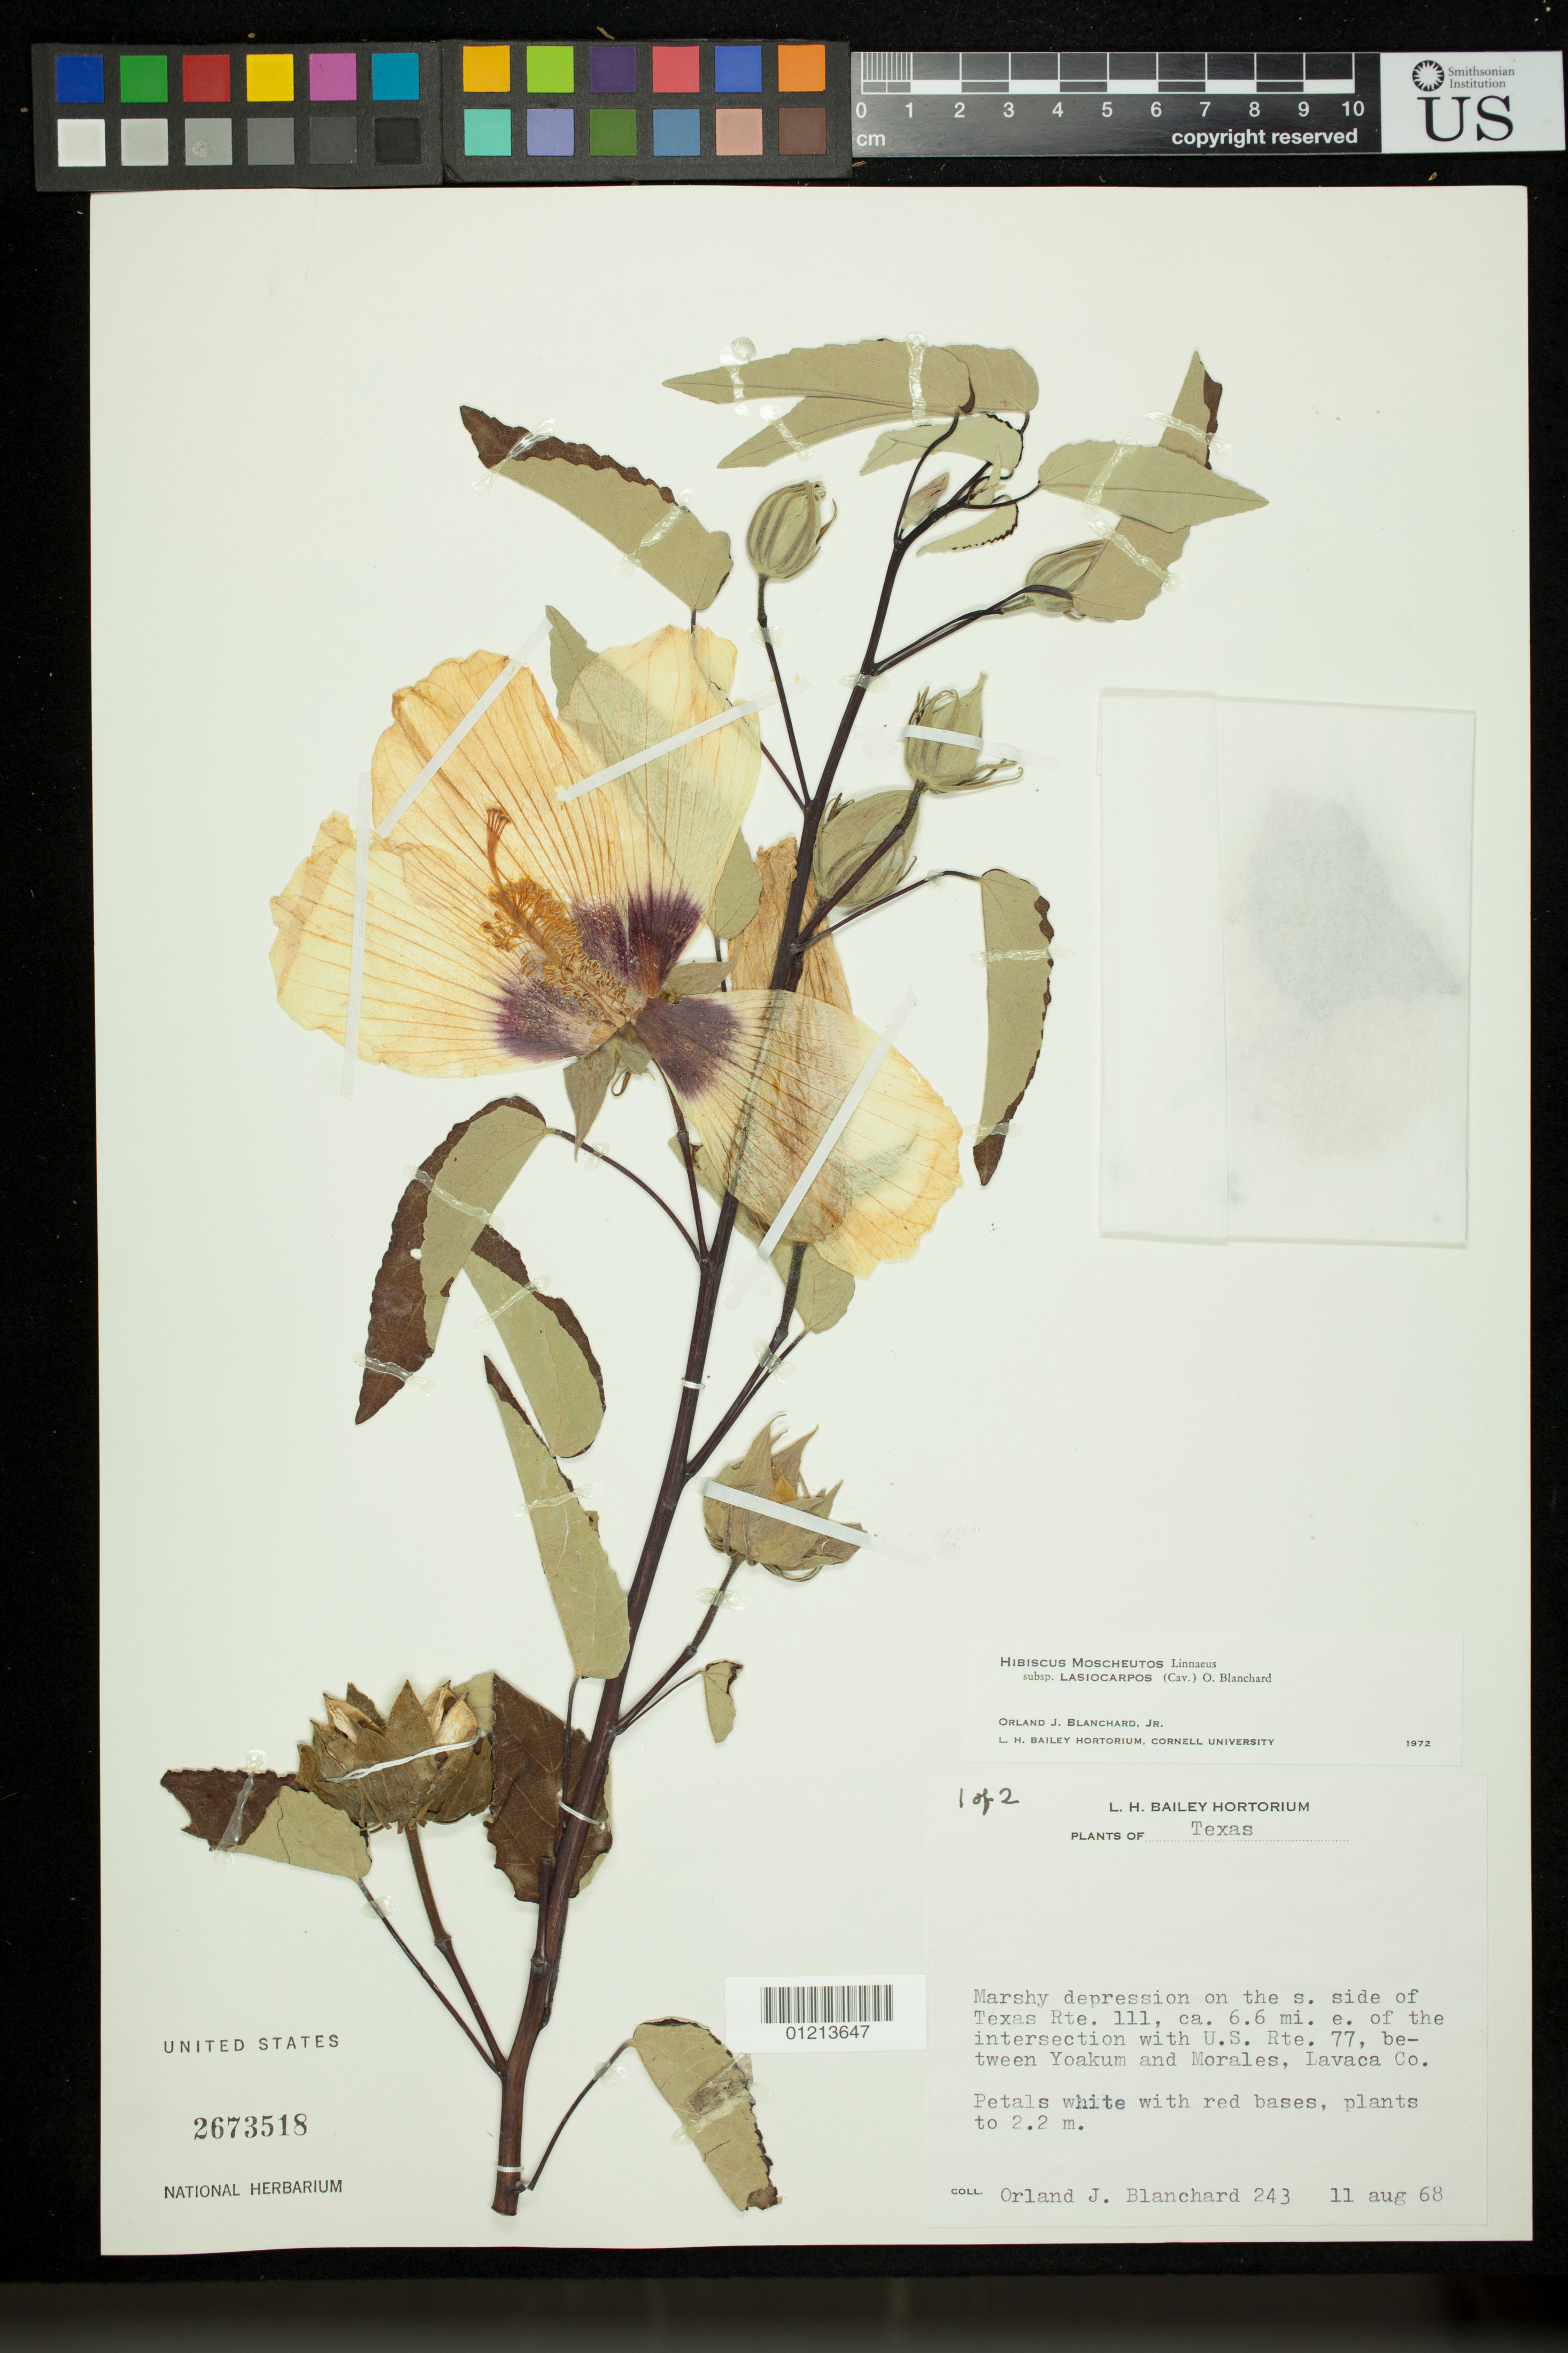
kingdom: Plantae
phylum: Tracheophyta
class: Magnoliopsida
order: Malvales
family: Malvaceae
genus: Hibiscus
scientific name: Hibiscus moscheutos subsp. lasiocarpos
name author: (Cav.) O.J. Blanch.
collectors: O. J. Blanchard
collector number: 243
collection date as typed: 08 Nov 1968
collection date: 1968-11-08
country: United States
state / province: Texas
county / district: Lavaca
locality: Marshy depression on the s. side of Texas Rte. 111, ca. 6.6 mi. e. of the intersection with U.S. Rte. 77, between Yoakum and Morales, Lavaca Co.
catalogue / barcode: US 2673518